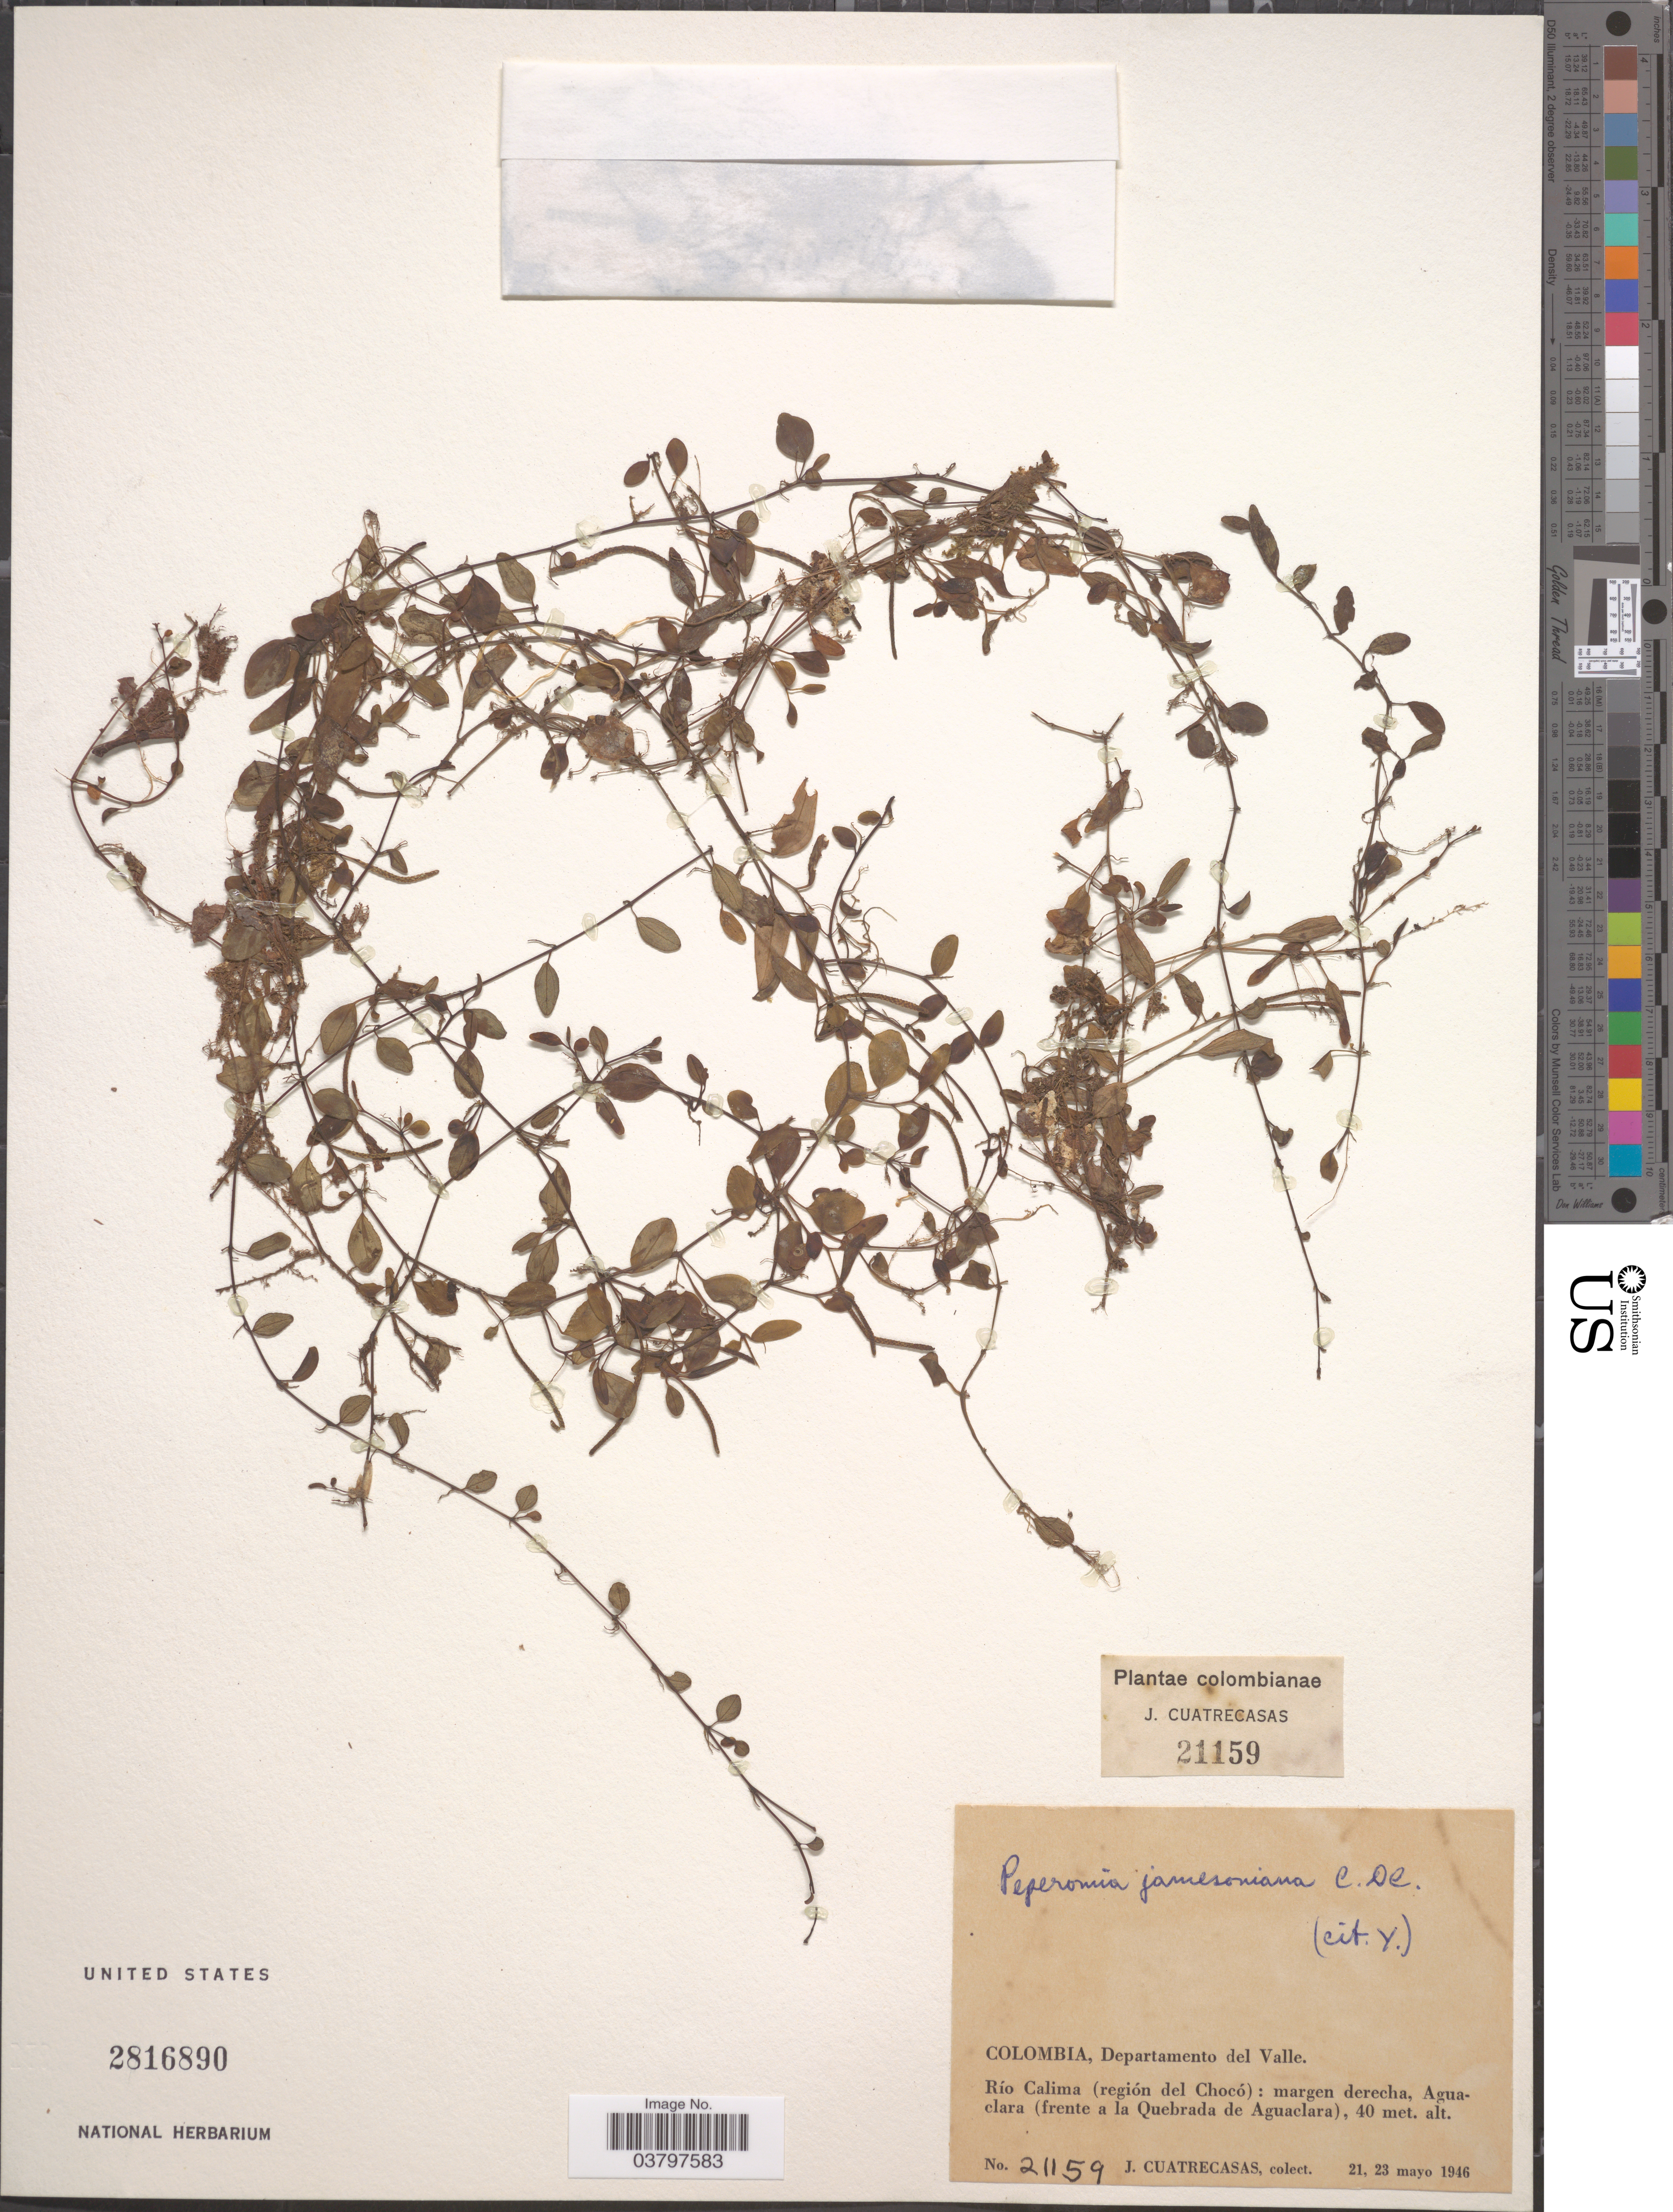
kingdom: Plantae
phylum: Tracheophyta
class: Magnoliopsida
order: Piperales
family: Piperaceae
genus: Peperomia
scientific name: Peperomia jamesoniana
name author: C. DC.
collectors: J. Cuatrecasas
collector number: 21159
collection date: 1946-05-21/1946-05-23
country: Colombia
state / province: Valle del Cauca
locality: Departamento del Valle. Río Calima (región del Chocó): margen derecha, Aguaclara (frente a la Quebrada de Aguaclara).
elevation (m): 40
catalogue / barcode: US 2816890